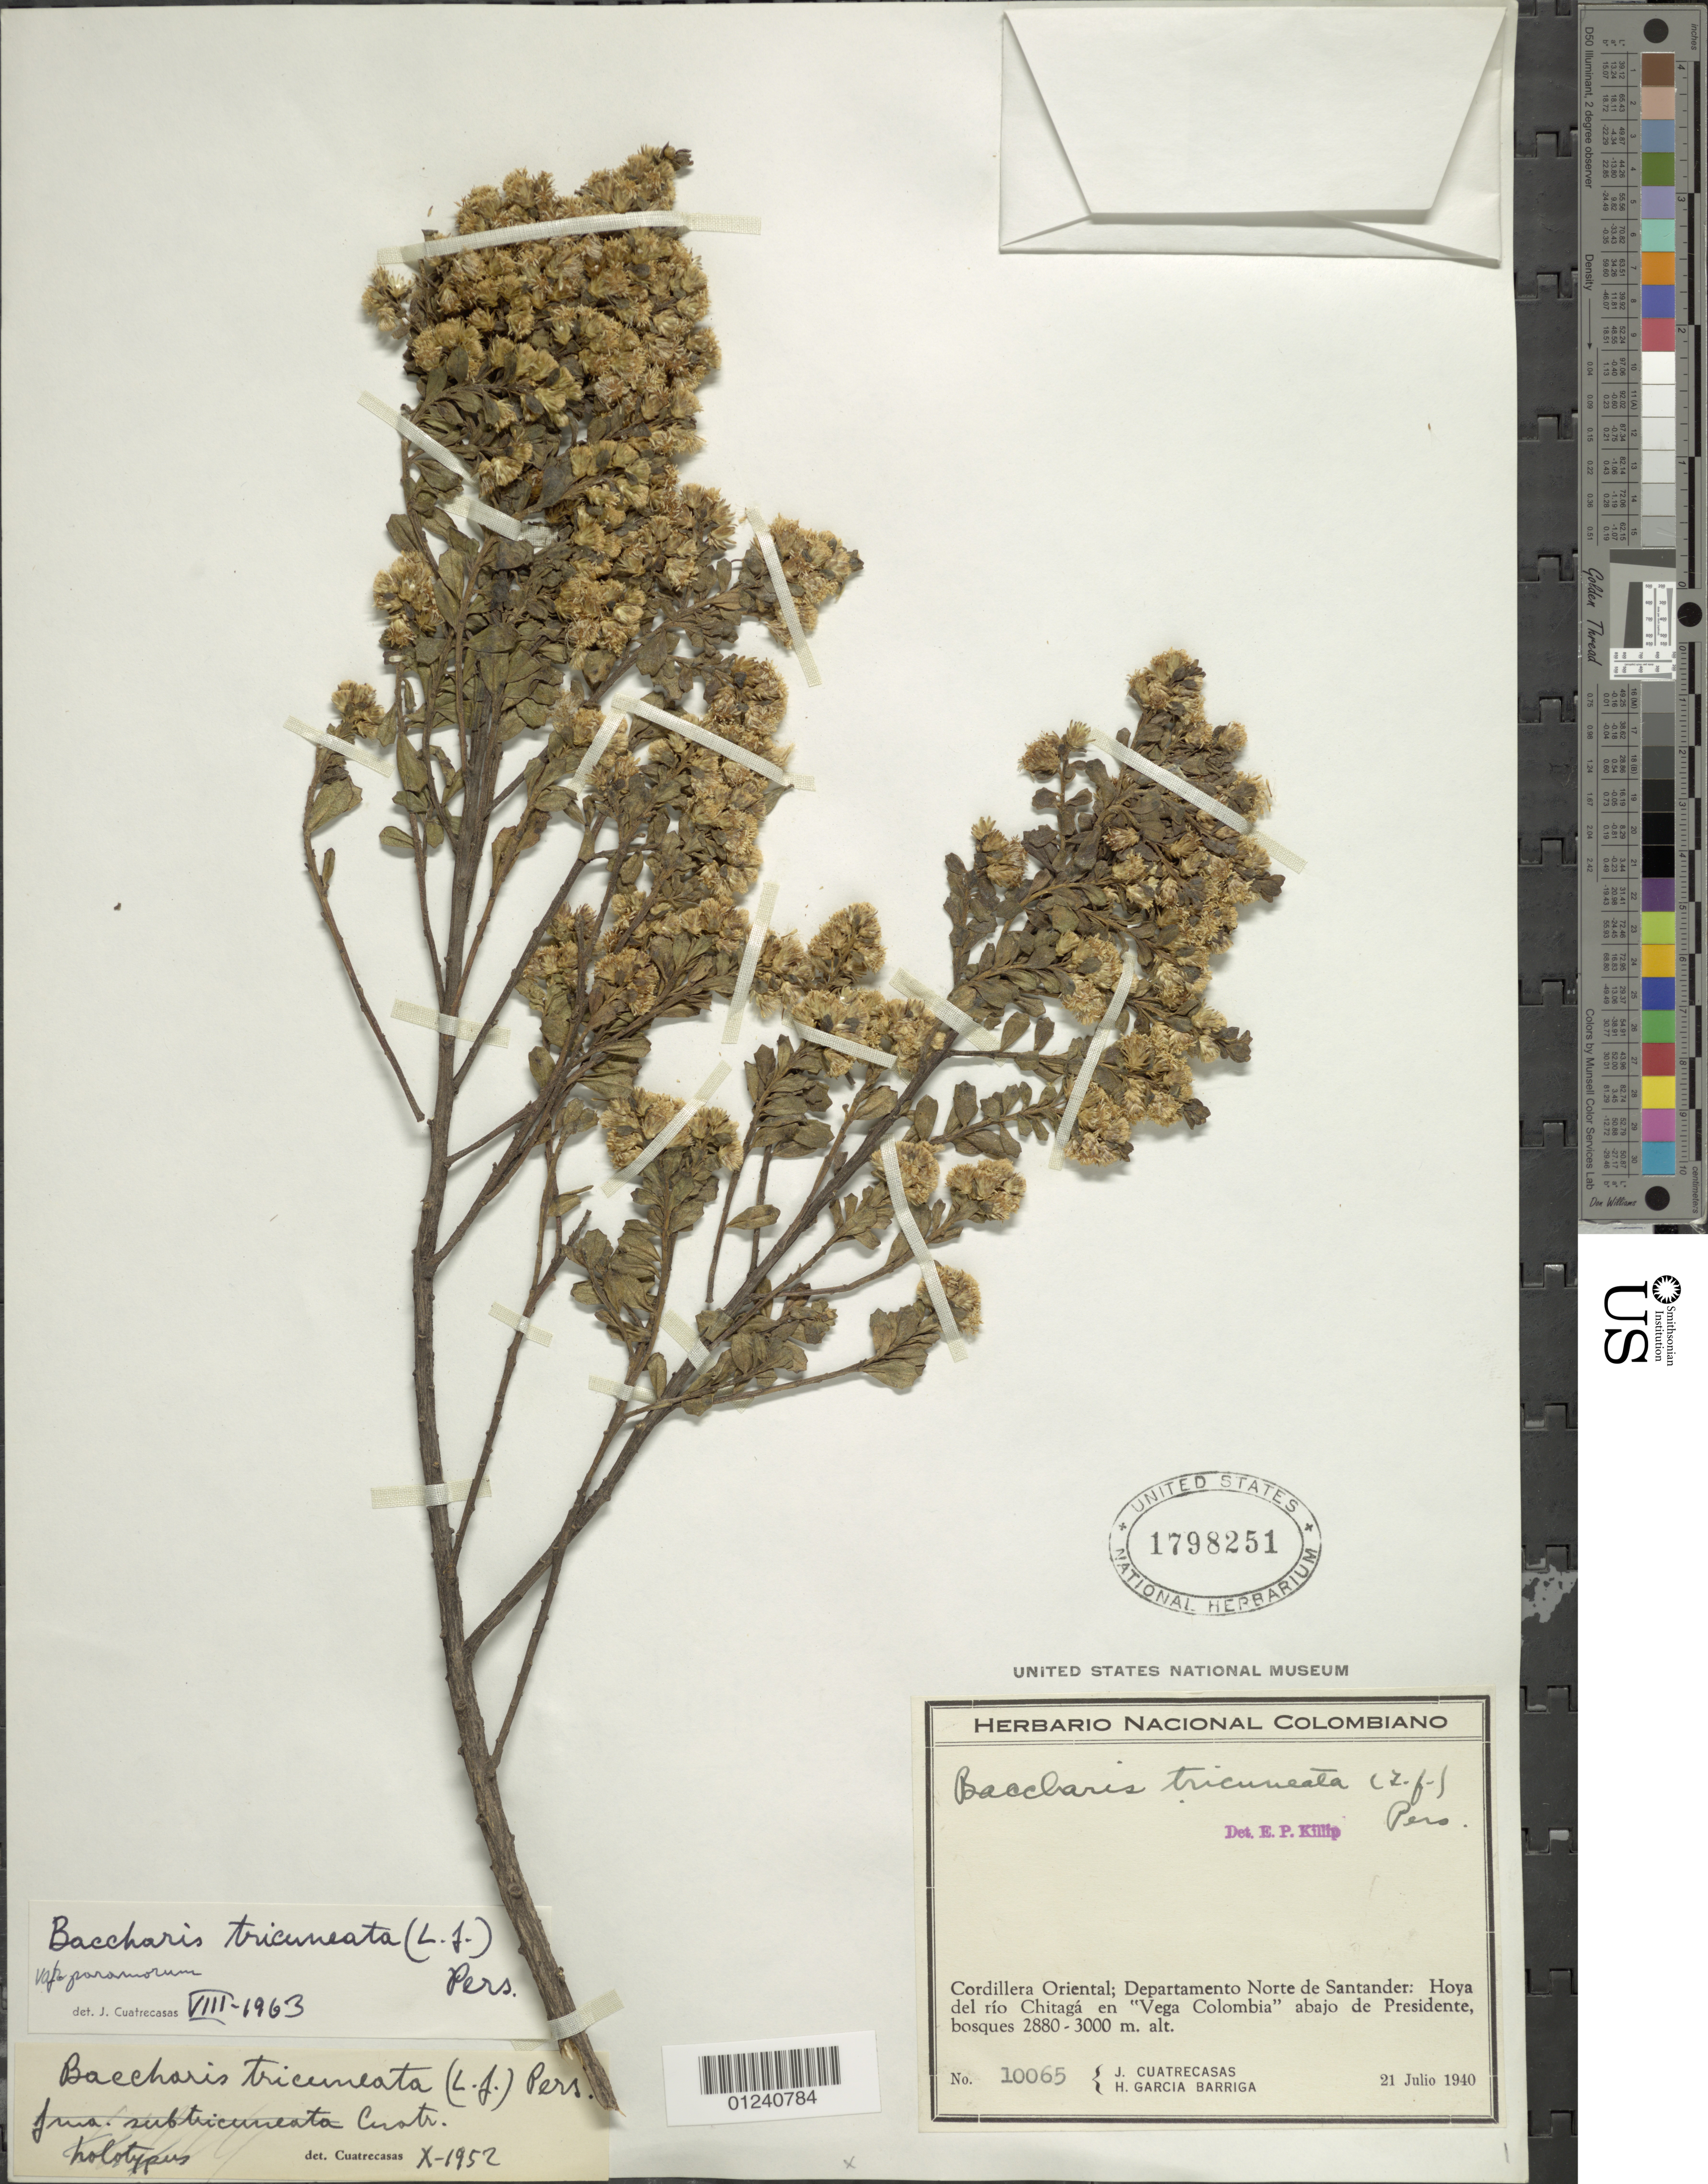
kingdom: Plantae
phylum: Tracheophyta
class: Magnoliopsida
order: Asterales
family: Asteraceae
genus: Baccharis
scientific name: Baccharis tricuneata var. paramorum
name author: Cuatrec.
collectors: J. Cuatrecasas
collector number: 10065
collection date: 1940-07-21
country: Colombia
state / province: Norte de Santander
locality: Cordillera Oriental; Hoya del río Chitagá en "vega Colombia" abajo de Presidente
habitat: bosques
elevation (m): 2880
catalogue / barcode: US 1798251